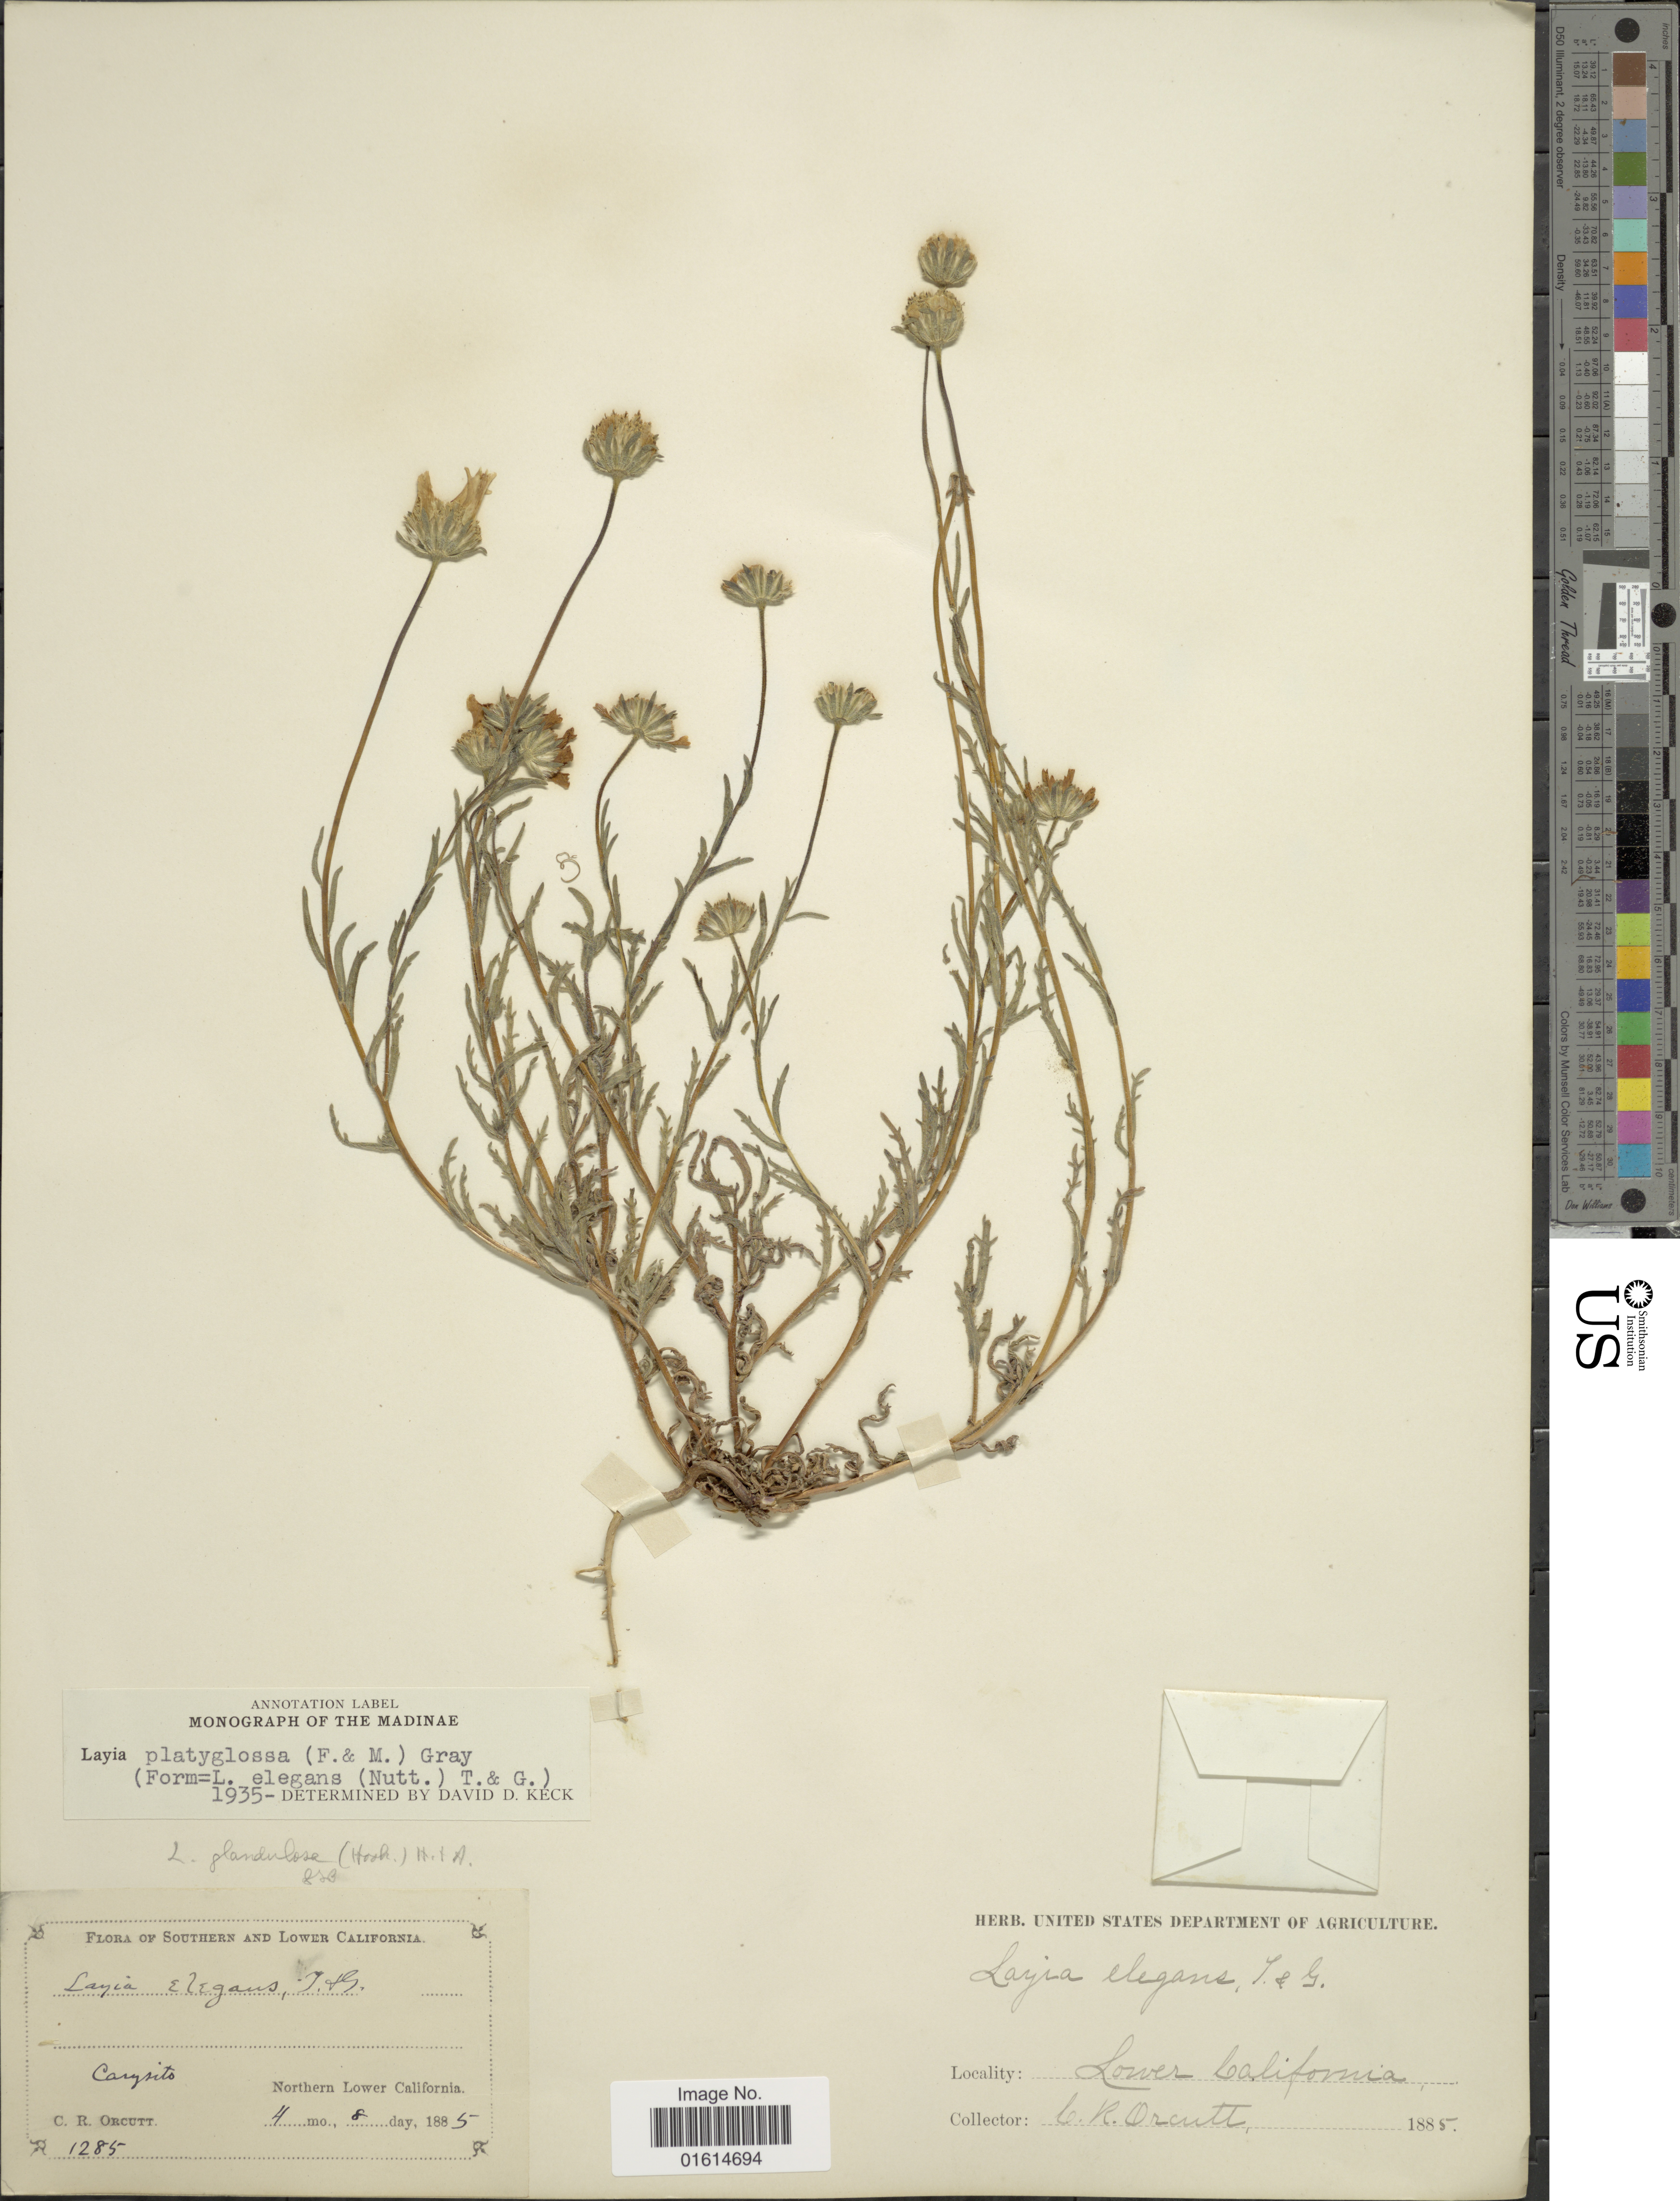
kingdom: Plantae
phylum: Tracheophyta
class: Magnoliopsida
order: Asterales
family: Asteraceae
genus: Layia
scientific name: Layia platyglossa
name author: (Fisch.) A. Gray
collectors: C. R. Orcutt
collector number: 1285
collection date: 1885-04-08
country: Mexico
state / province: Baja California Norte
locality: Northern Lower California